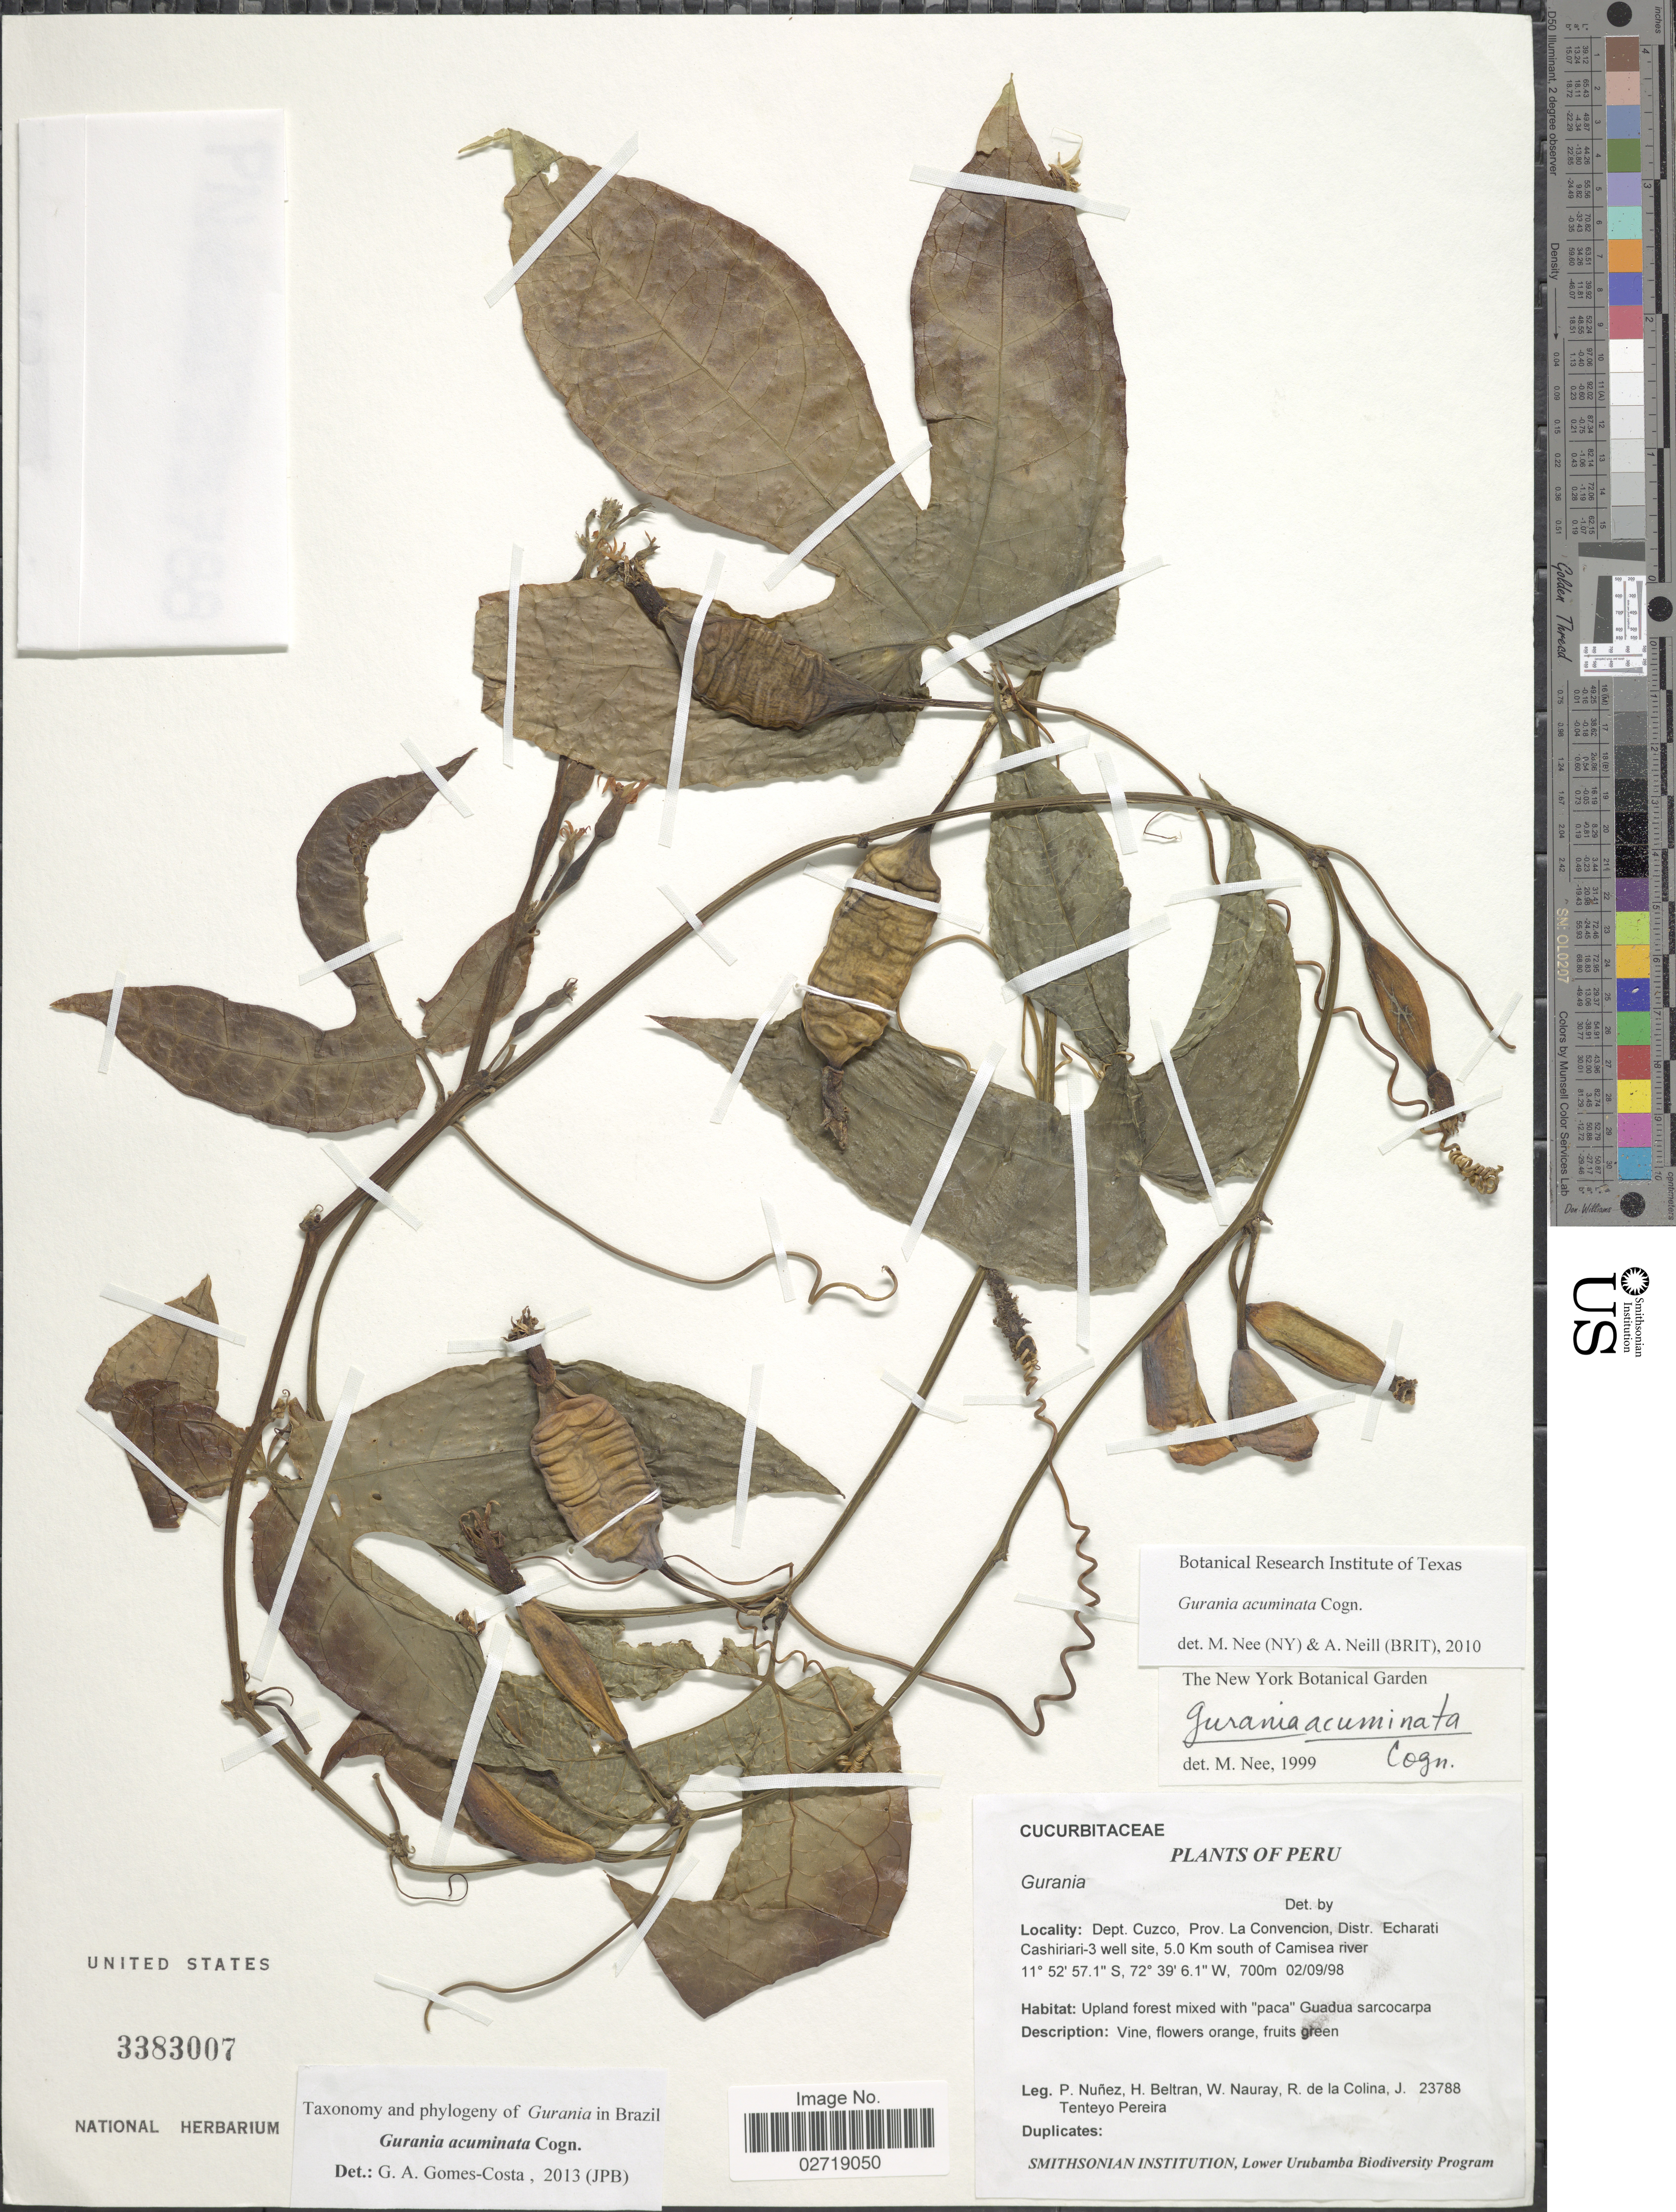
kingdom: Plantae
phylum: Tracheophyta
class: Magnoliopsida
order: Cucurbitales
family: Cucurbitaceae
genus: Gurania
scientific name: Gurania acuminata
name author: Cogn.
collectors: P. Nuñez V., H. Beltran, W. Nauray, R. Colina & T. Pereiro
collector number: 23788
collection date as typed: Transcribed d/m/y: 2/9/98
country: Peru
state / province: Cusco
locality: Prov. La Convencion, Distr. Echarati. Cashiriari-3 well site, 5.0 Km south of Carnisea river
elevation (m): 700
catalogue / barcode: US 3383007